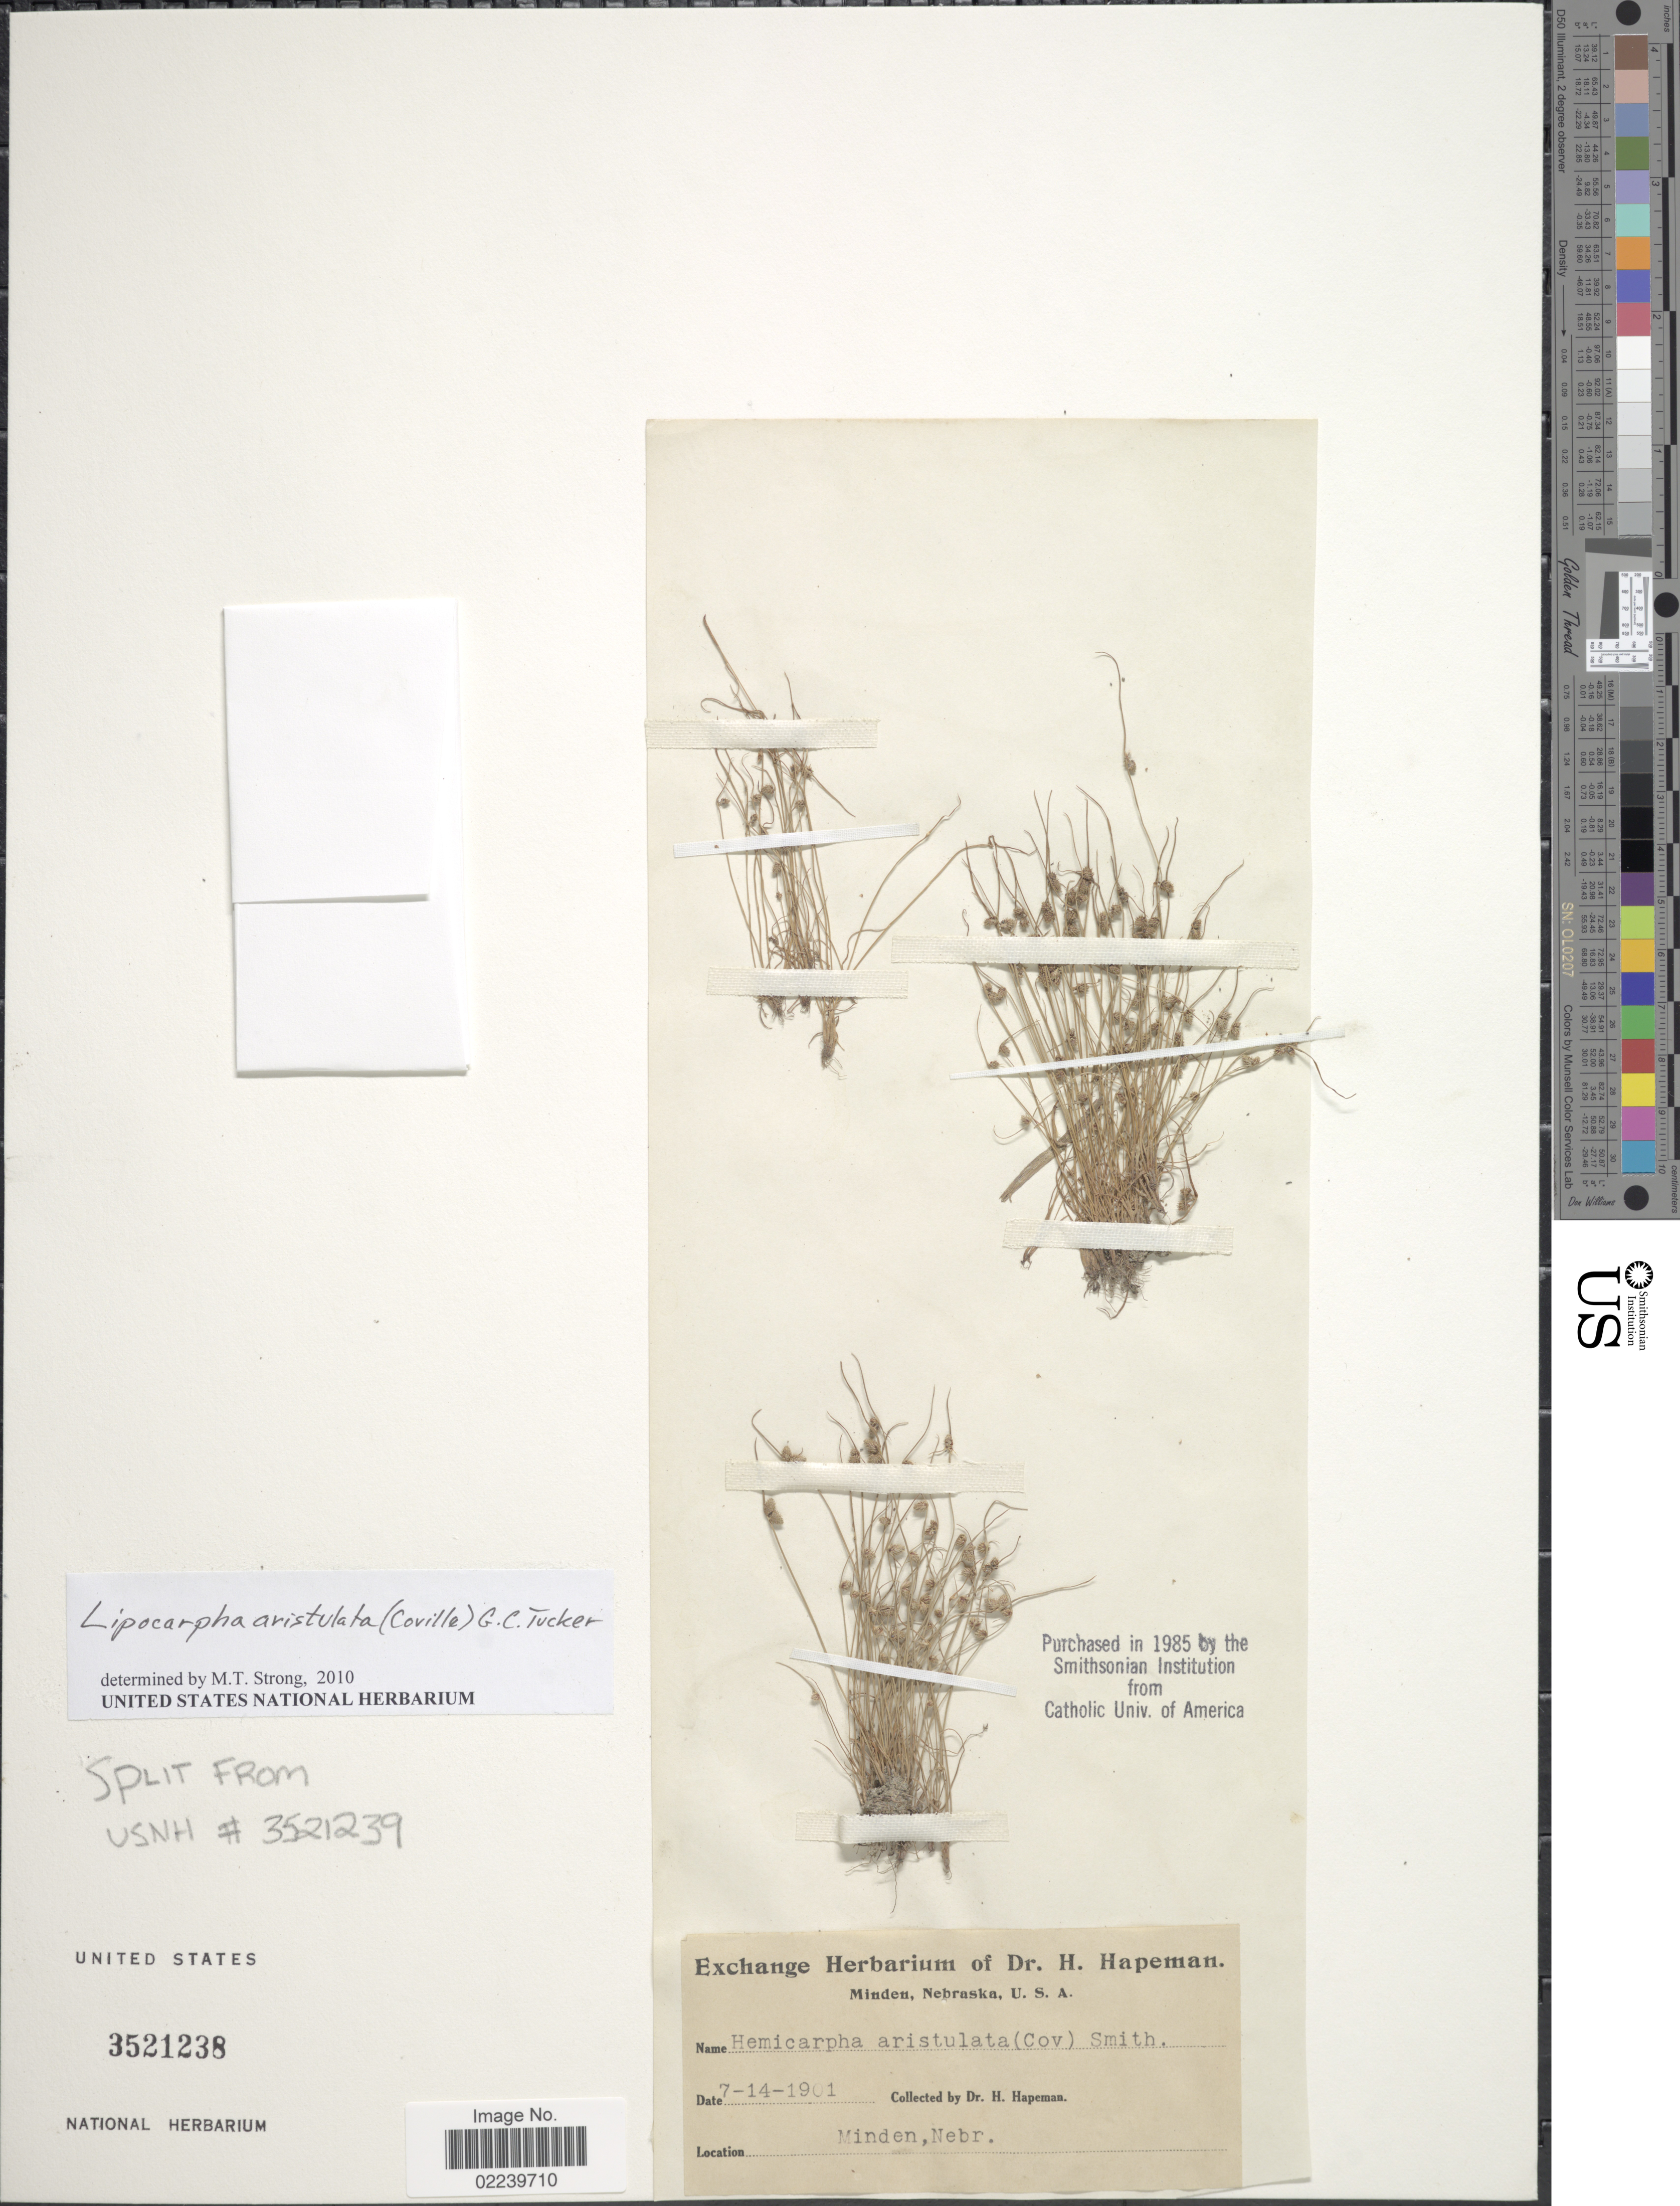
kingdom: Plantae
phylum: Tracheophyta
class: Liliopsida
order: Poales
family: Cyperaceae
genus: Cyperus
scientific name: Cyperus subsquarrosus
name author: (Muhl.) Bauters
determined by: Strong, M. T., (US), Smithsonian Institution - National Museum of Natural History (UNITED STATES)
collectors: H. Hapeman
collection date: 1901-07-14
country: United States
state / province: Nebraska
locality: Minden, Nebraska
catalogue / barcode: US 3521238